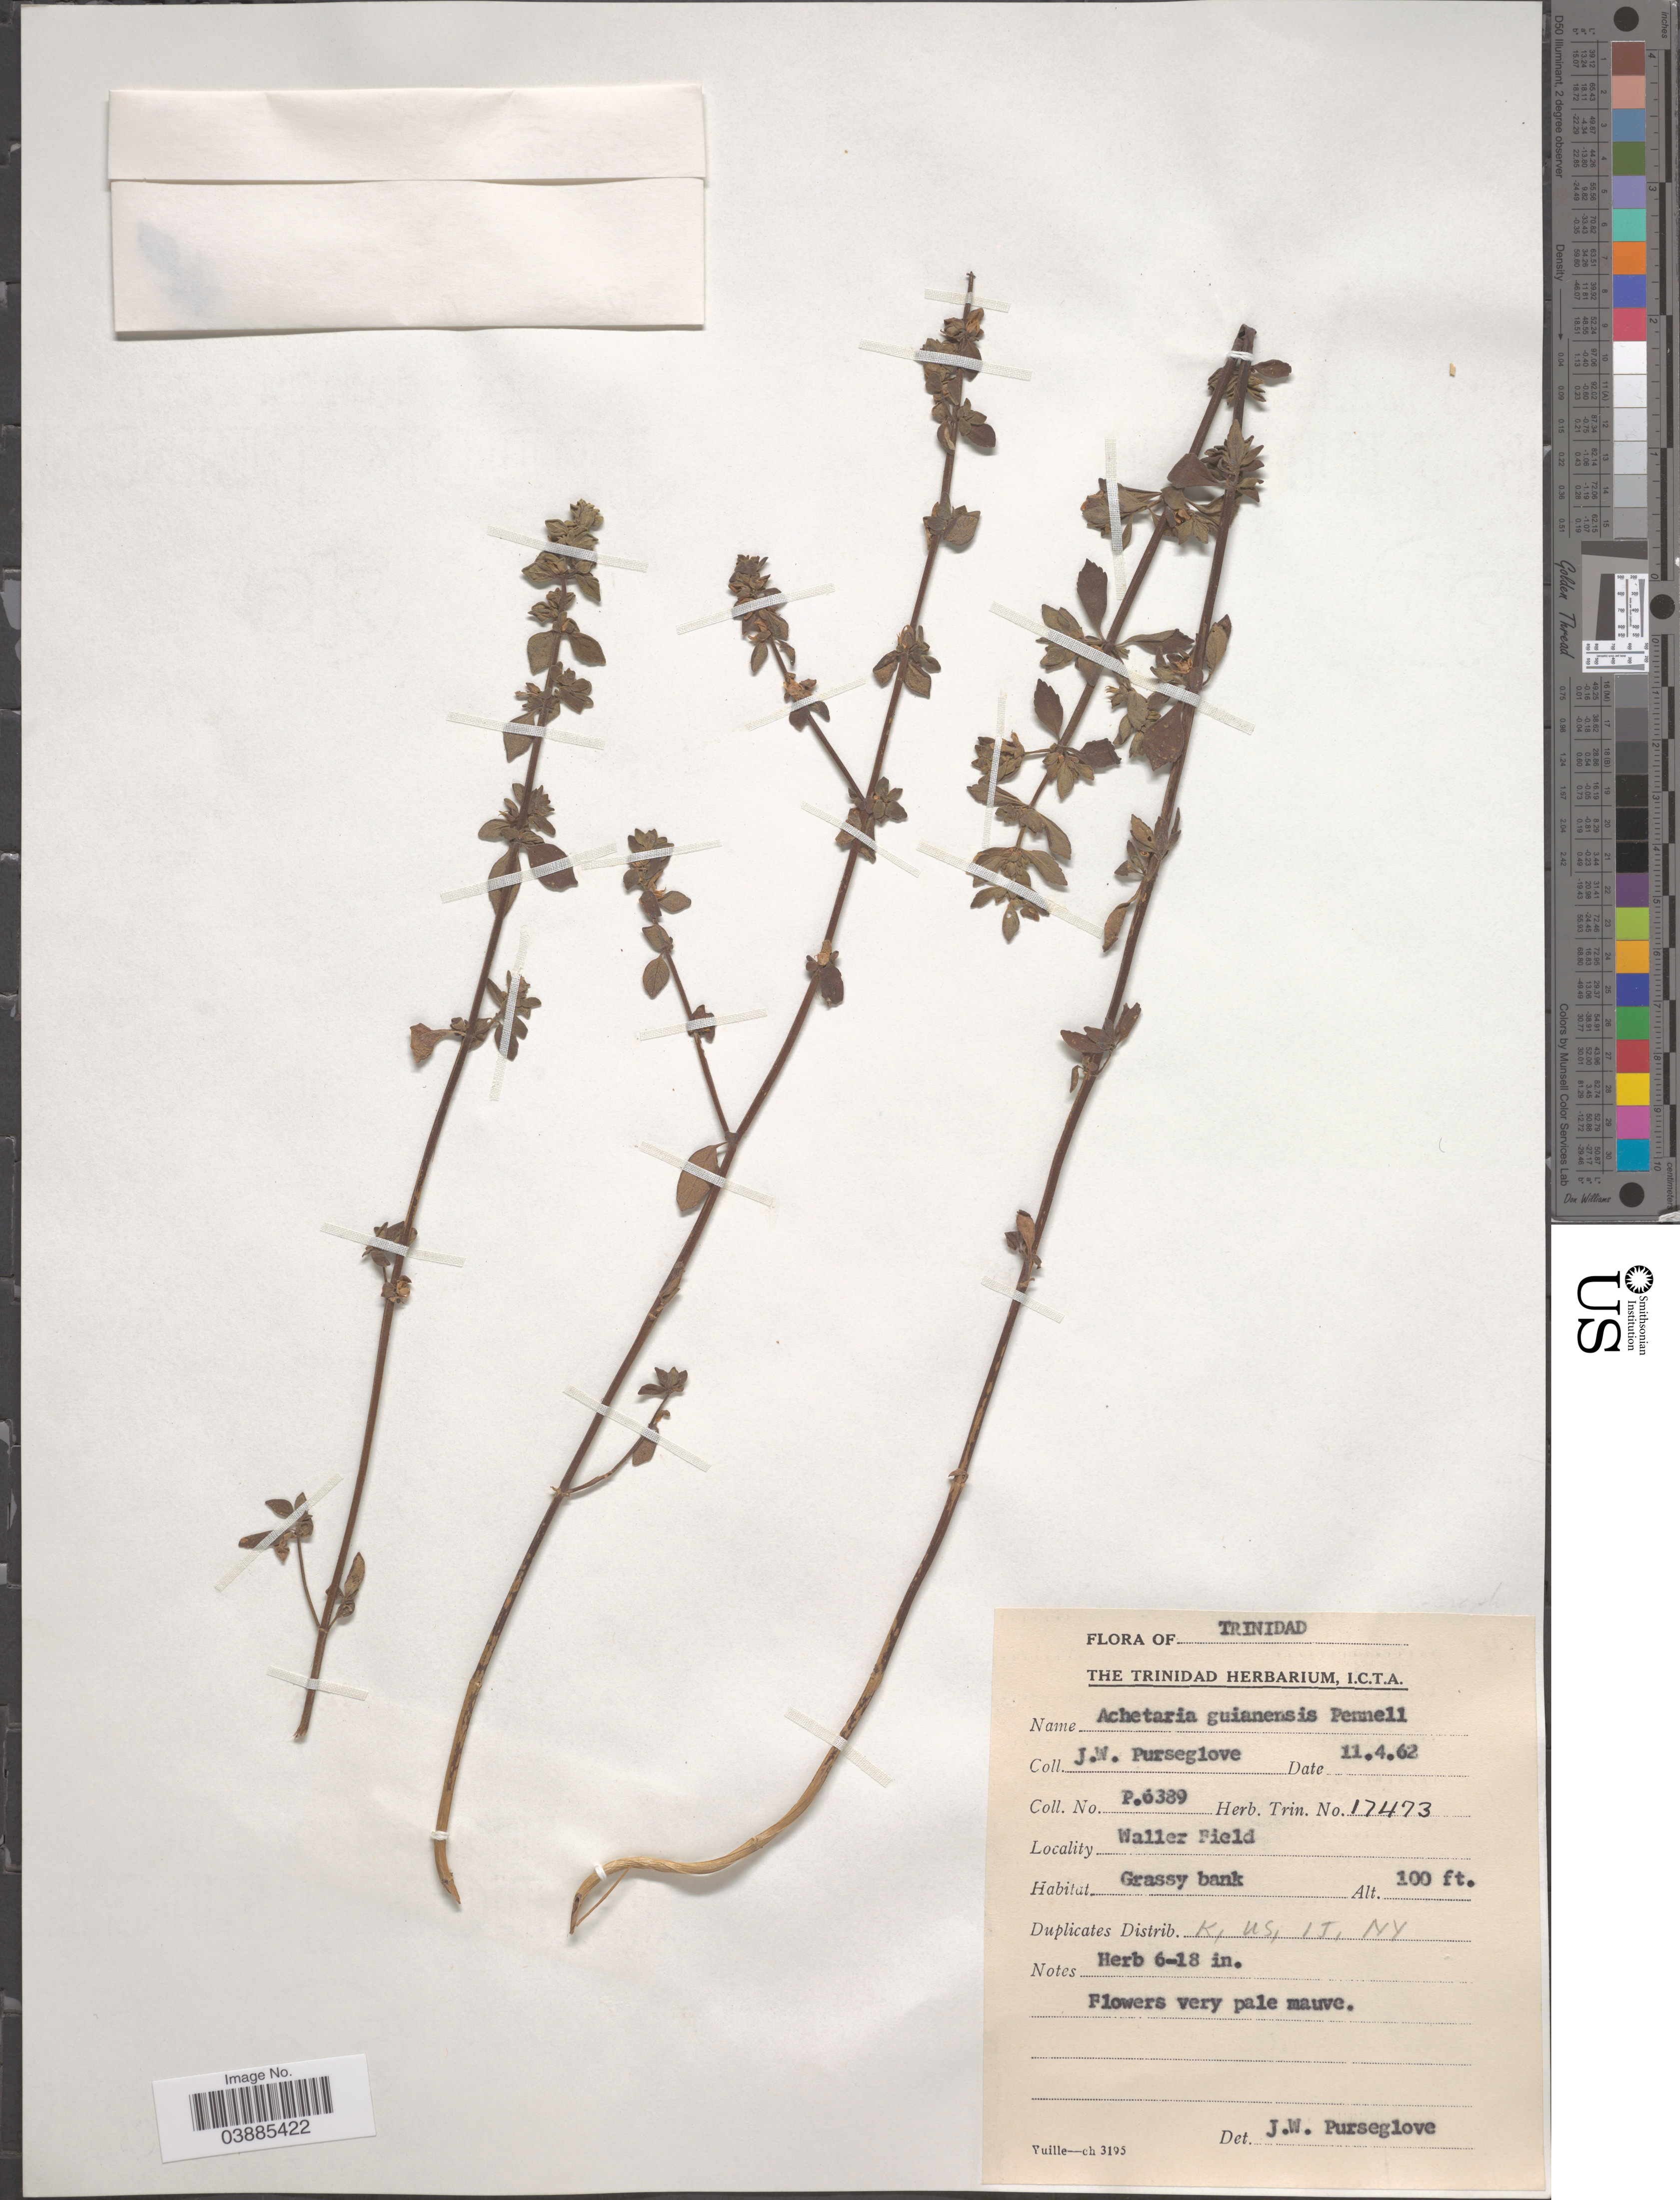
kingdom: Plantae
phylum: Tracheophyta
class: Magnoliopsida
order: Lamiales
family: Plantaginaceae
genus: Matourea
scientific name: Matourea scutellarioides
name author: (Benth.) Colletta & V.C. Souza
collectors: J. Purseglove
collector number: P.6389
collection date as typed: Transcribed d/m/y: 11/4/62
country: Trinidad and Tobago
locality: Trinidad. Waller Field.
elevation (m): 30